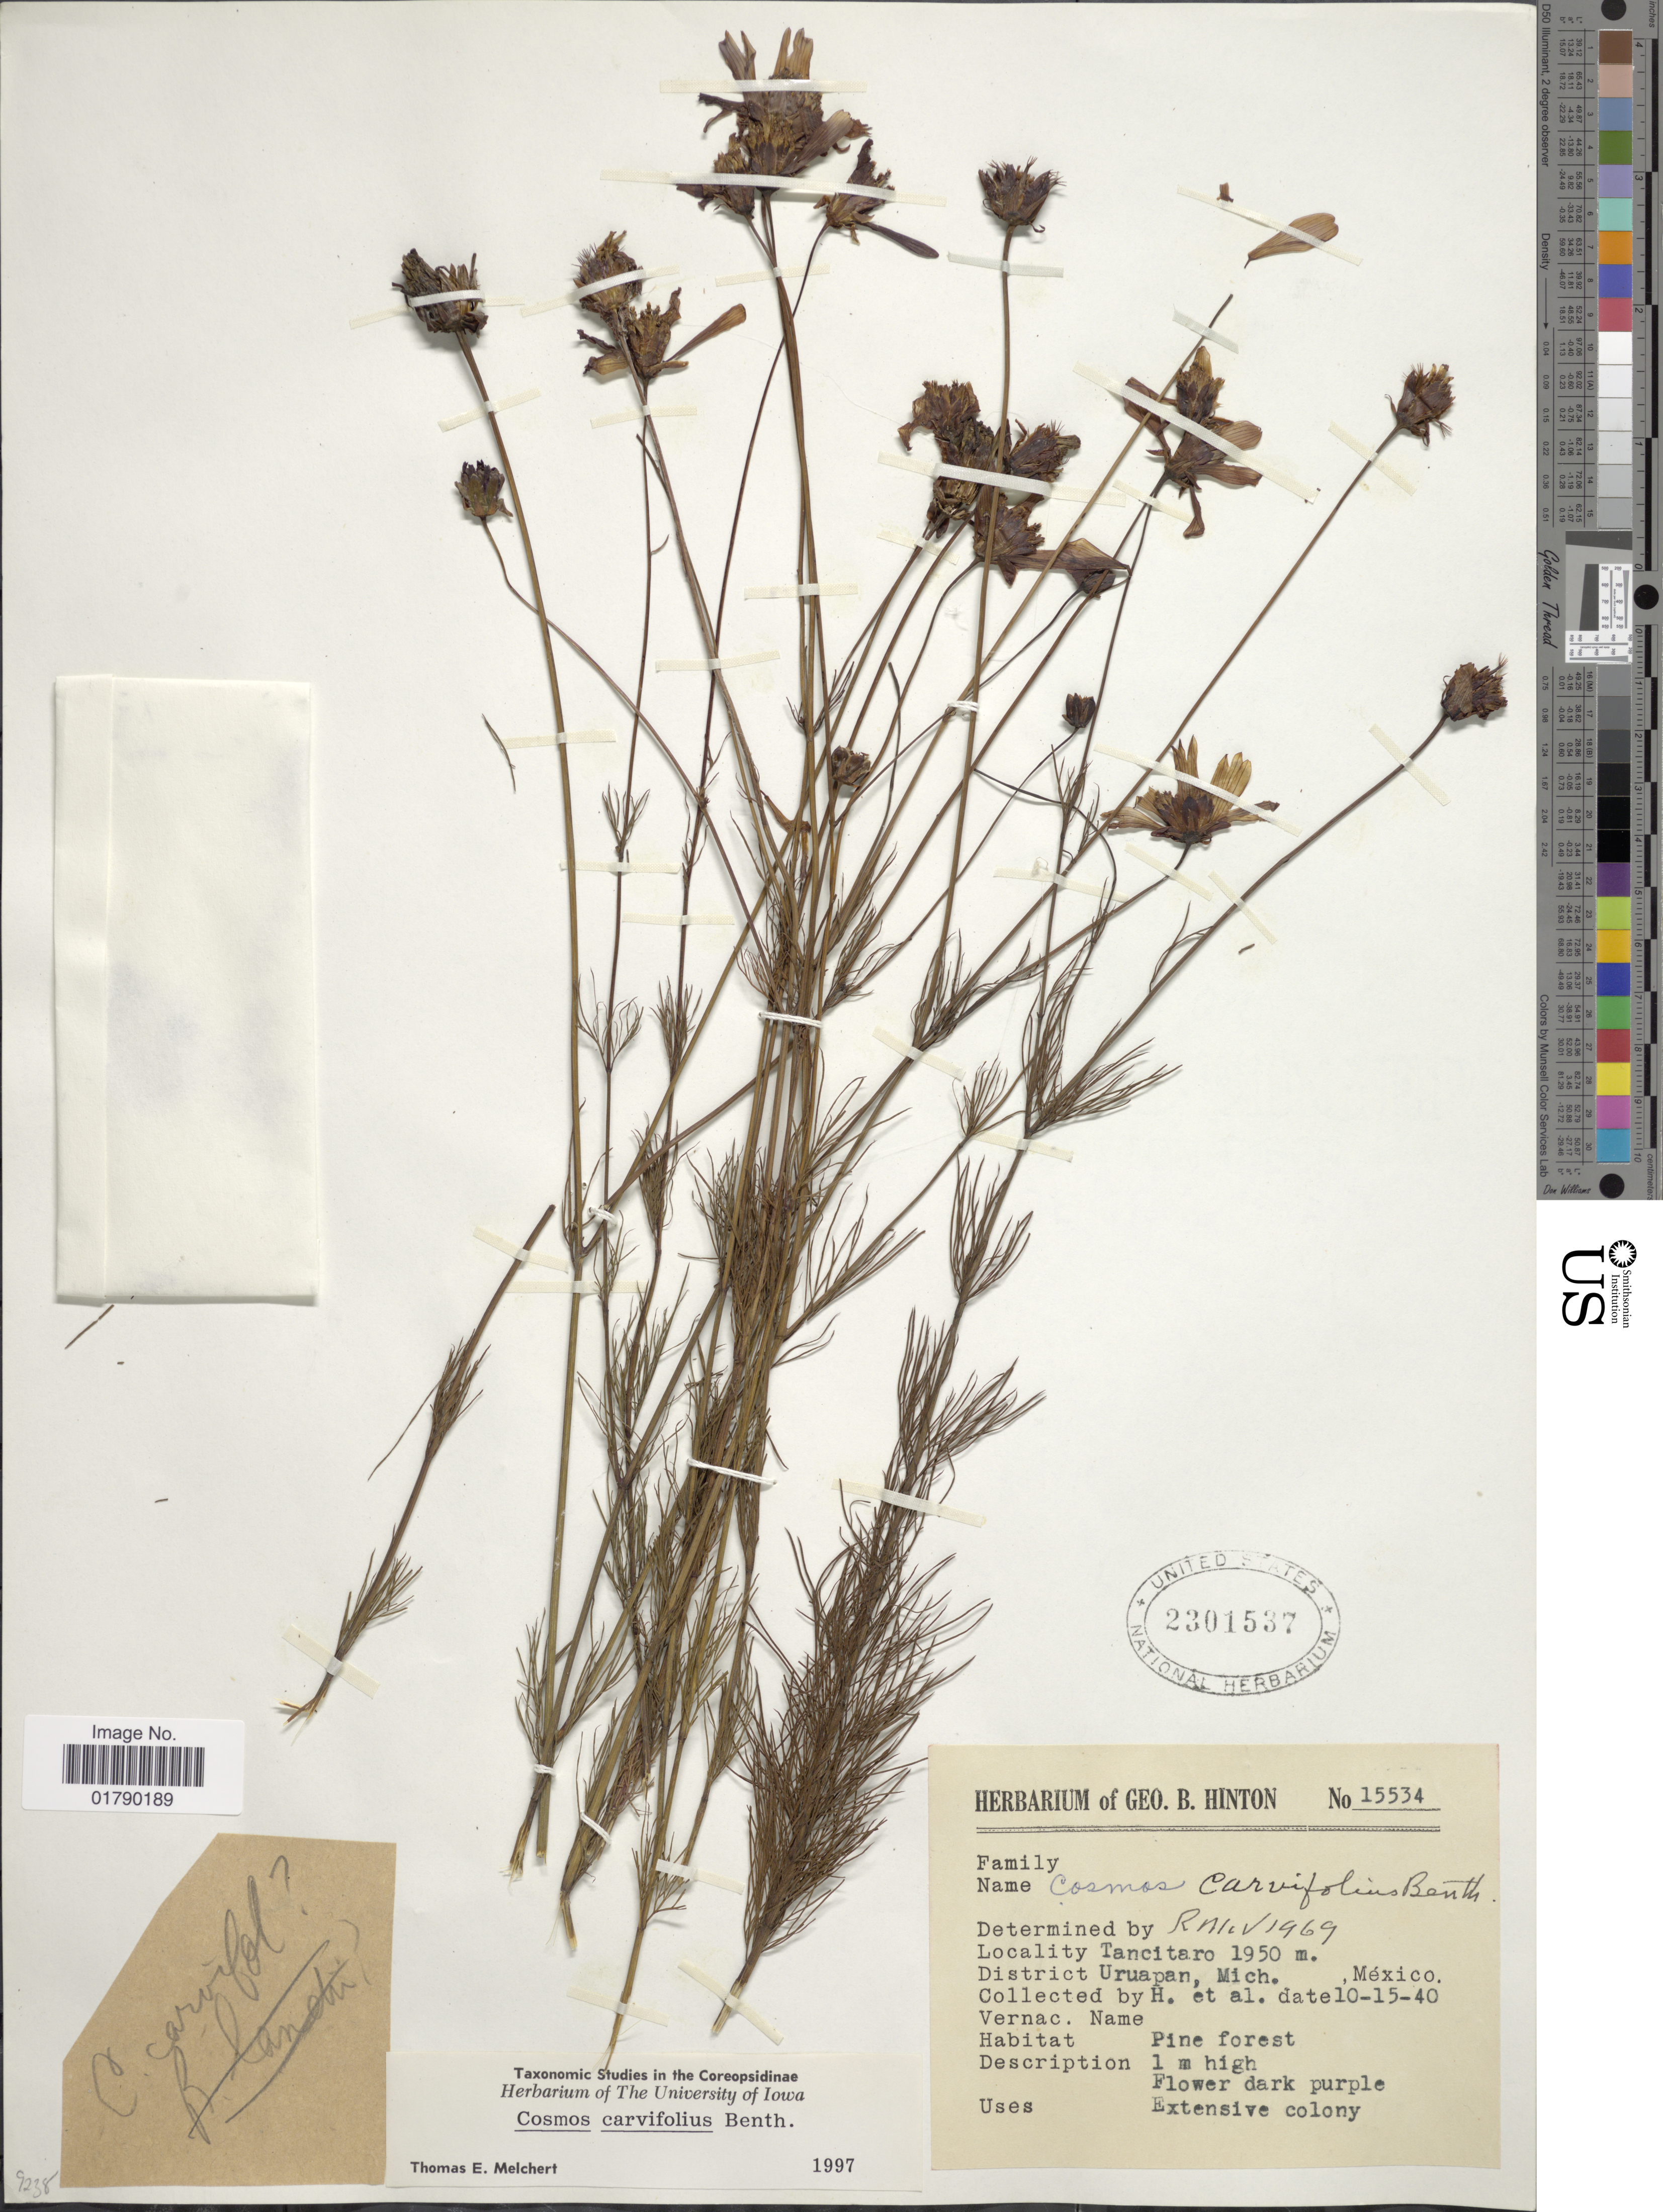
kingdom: Plantae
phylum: Tracheophyta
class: Magnoliopsida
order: Asterales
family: Asteraceae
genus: Cosmos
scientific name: Cosmos carvifolius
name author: Benth.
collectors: G. B. Hinton & et al.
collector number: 15534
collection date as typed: Transcribed d/m/y: 15/10/40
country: Mexico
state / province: Michoacán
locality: Tancitaro, District Uruapan, Mich.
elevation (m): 1950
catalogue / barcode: US 2301537